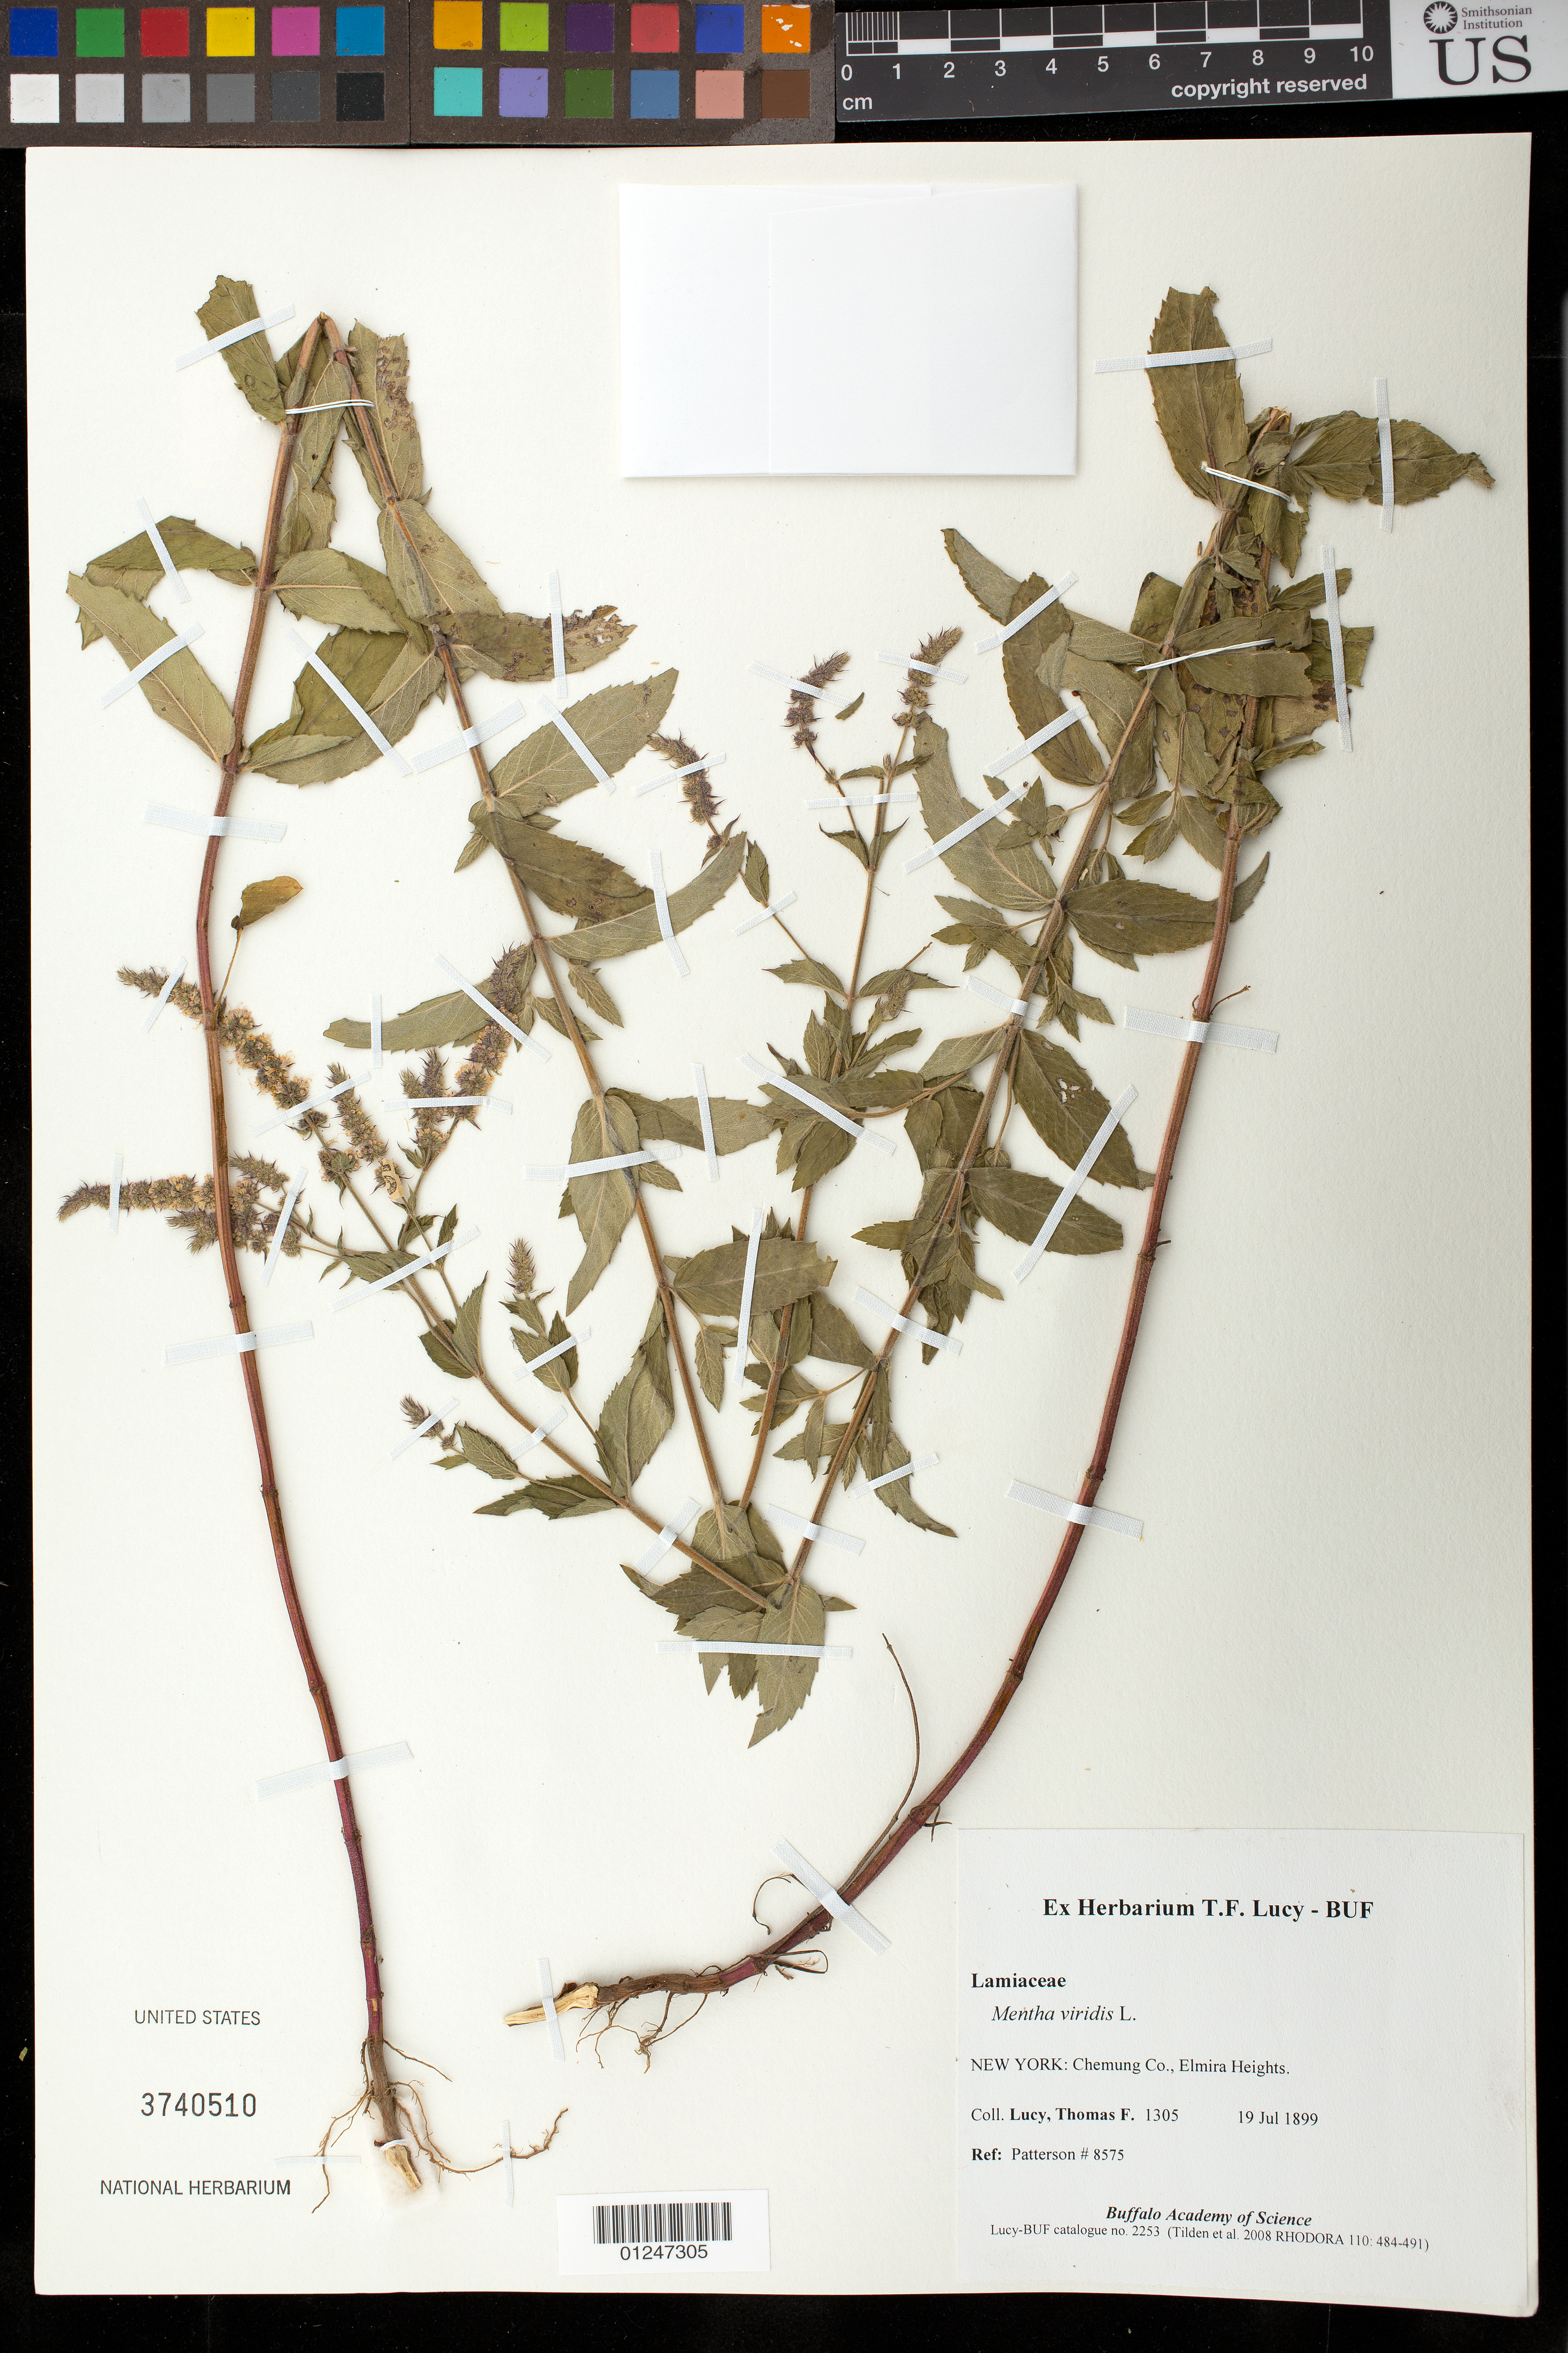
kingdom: Plantae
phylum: Tracheophyta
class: Magnoliopsida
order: Lamiales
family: Lamiaceae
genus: Mentha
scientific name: Mentha viridis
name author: (L.) L.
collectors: T. Lucy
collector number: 1305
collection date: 1899-07-19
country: United States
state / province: New York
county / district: Chemung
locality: Elmira Heights.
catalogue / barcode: US 3740510